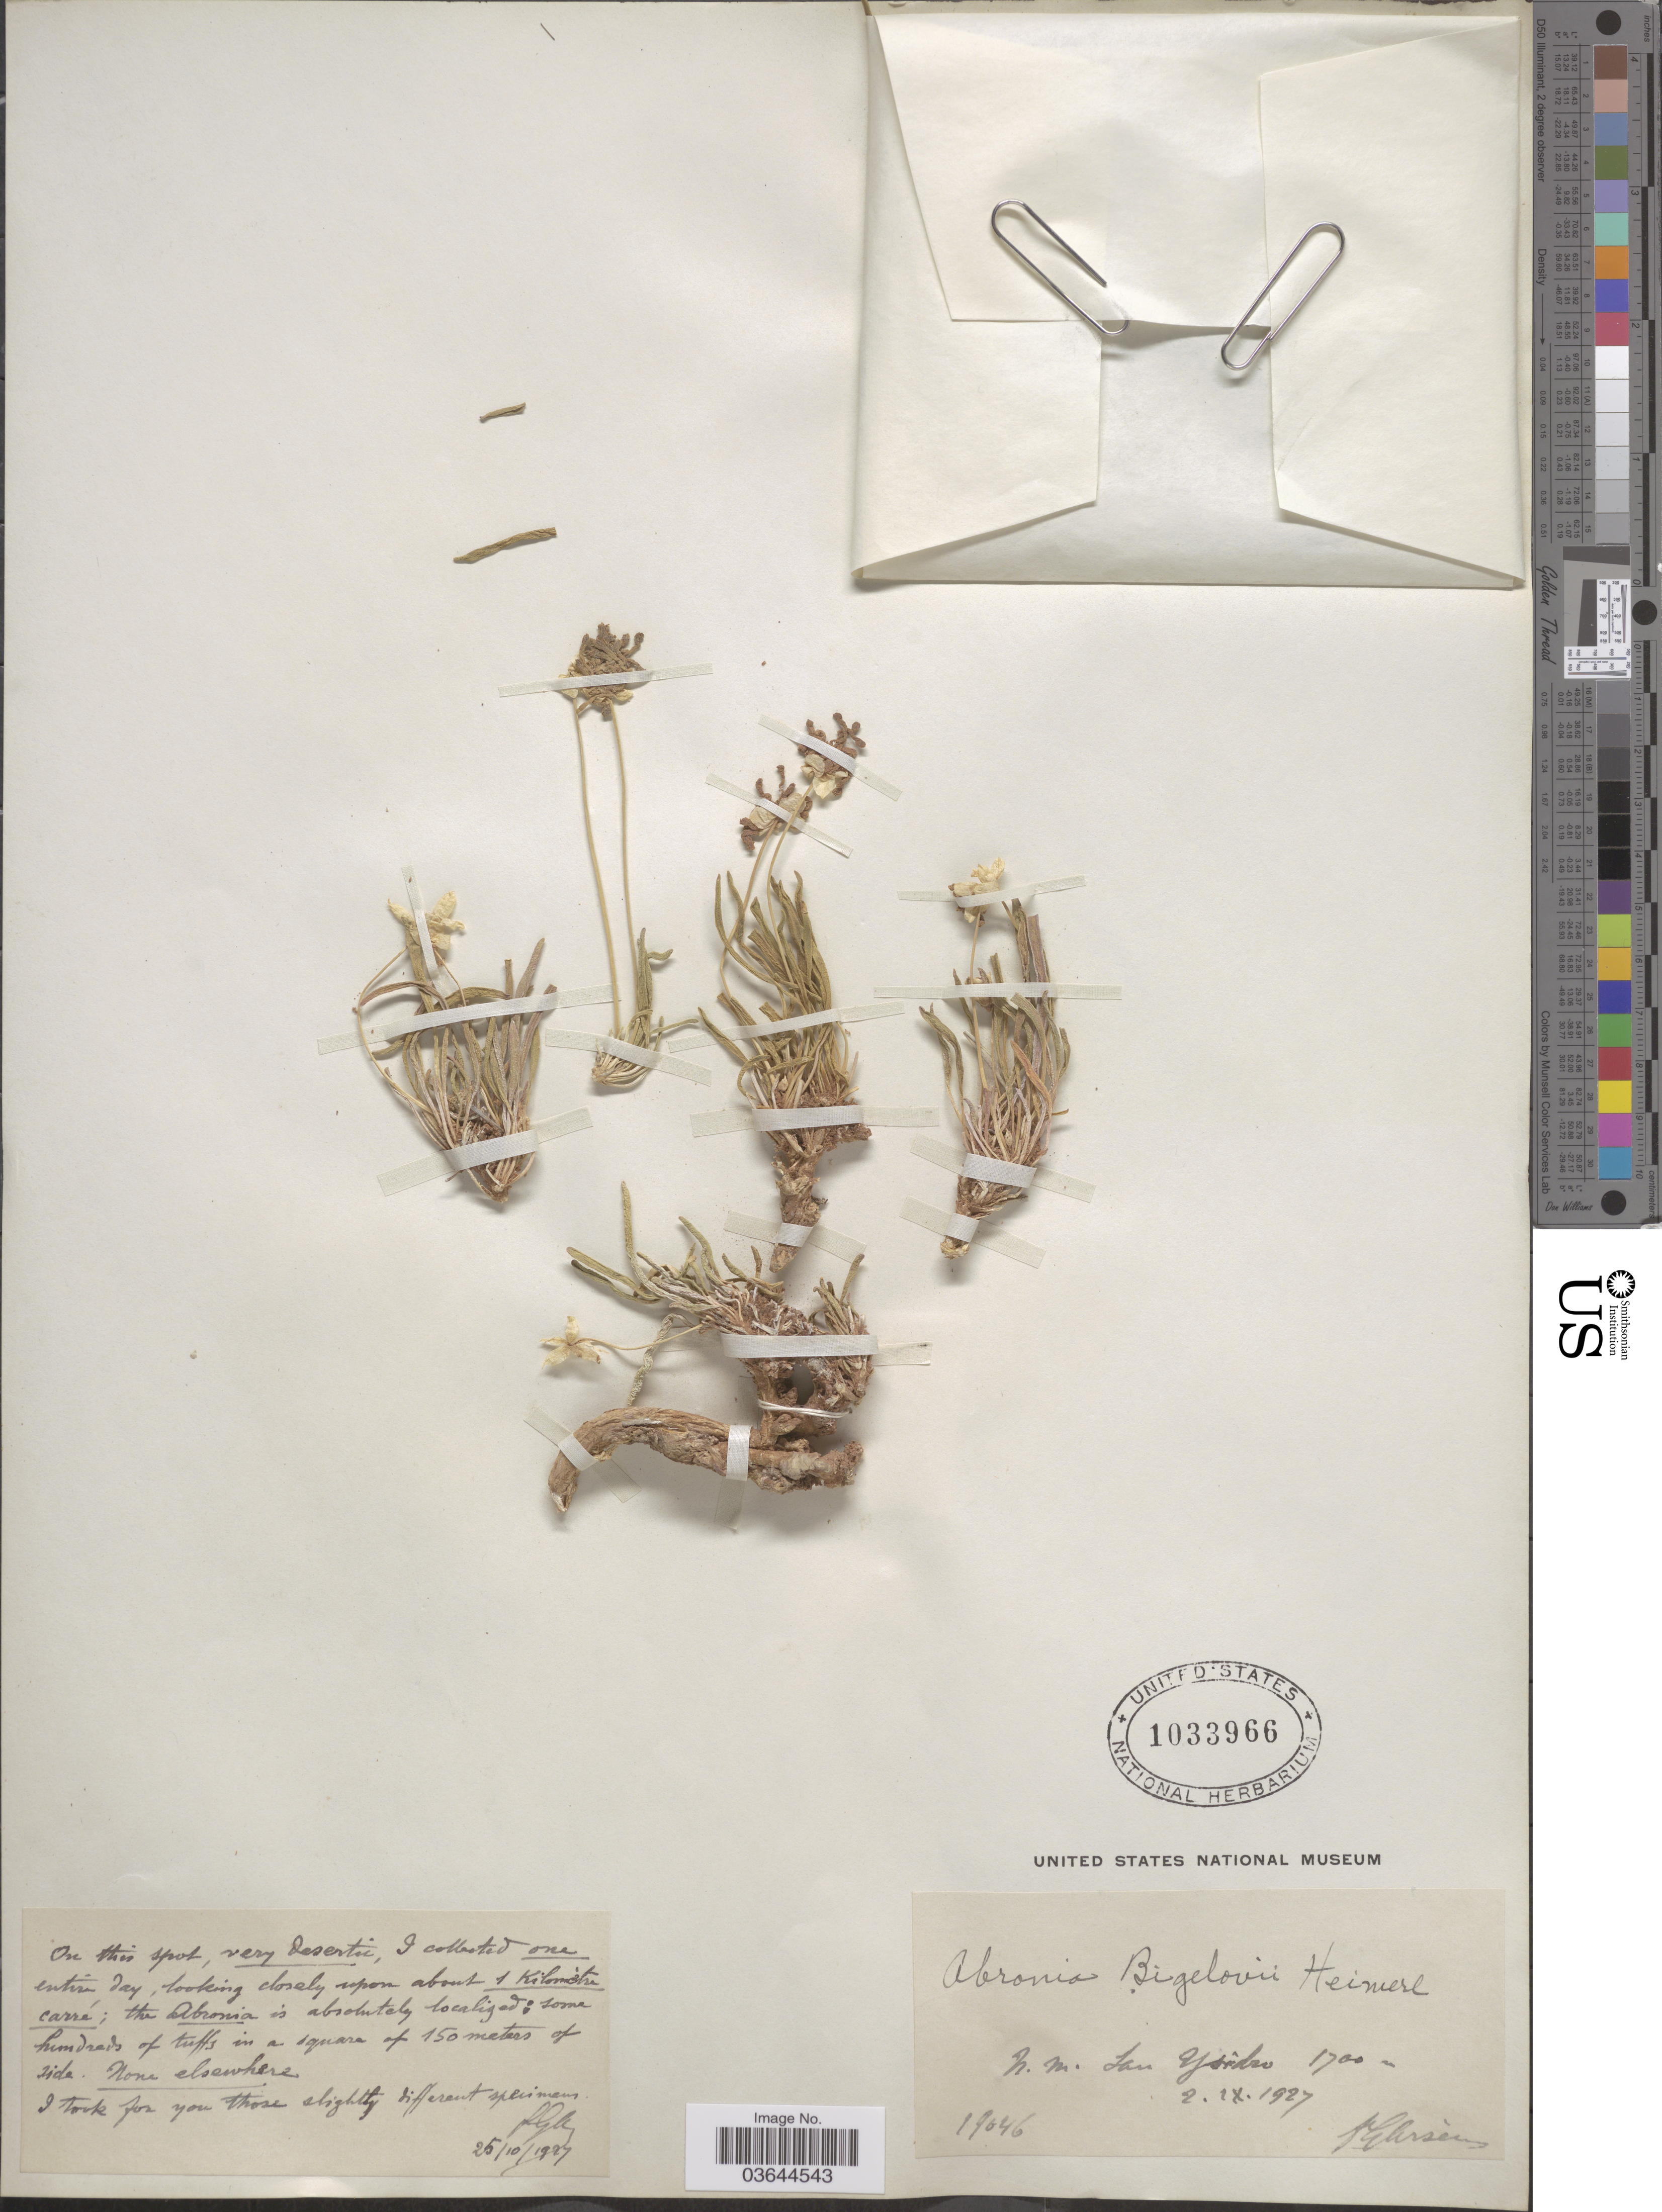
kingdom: Plantae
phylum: Tracheophyta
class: Magnoliopsida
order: Caryophyllales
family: Nyctaginaceae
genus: Abronia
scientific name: Abronia bigelovii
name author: Heimerl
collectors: Bro. G. Arsène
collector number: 19046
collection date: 1927-09-02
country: United States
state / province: New Mexico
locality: San Ysidro.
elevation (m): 1700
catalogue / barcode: US 1033966